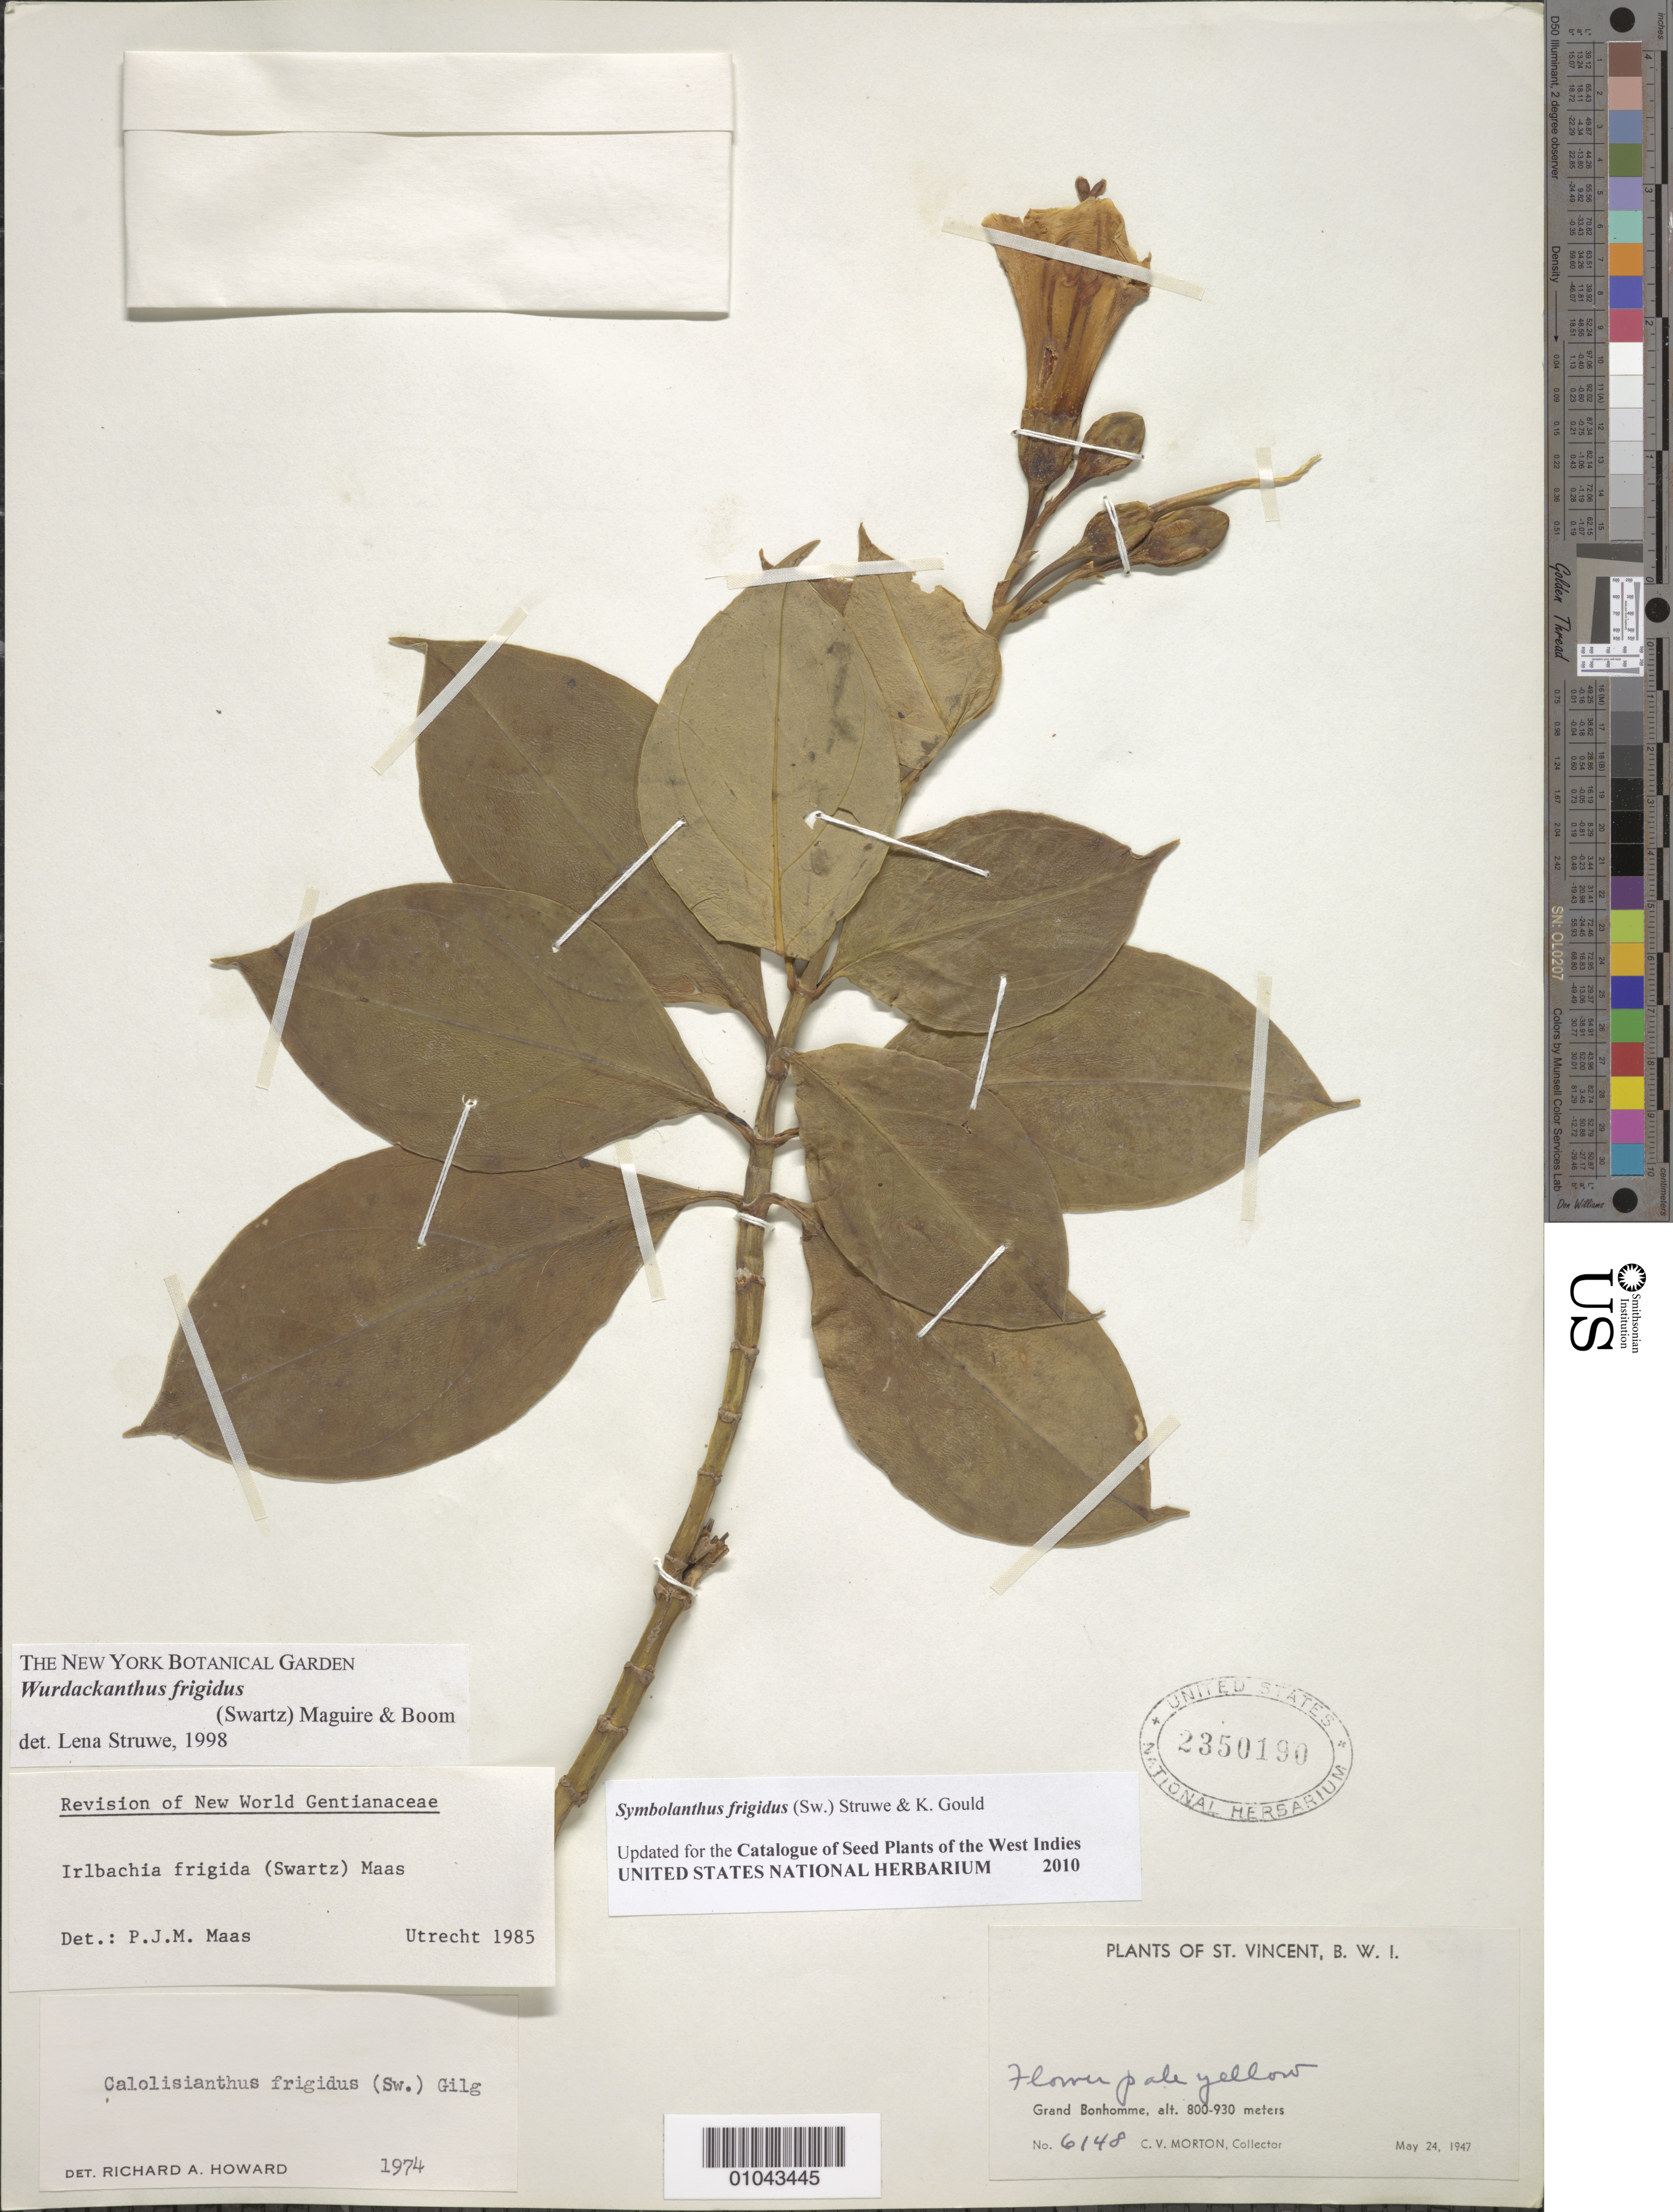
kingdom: Plantae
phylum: Tracheophyta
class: Magnoliopsida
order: Gentianales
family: Gentianaceae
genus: Symbolanthus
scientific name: Symbolanthus frigidus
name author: (Sw.) Struwe & K. R. Gould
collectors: C. V. Morton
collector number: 6148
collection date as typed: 24 May 1947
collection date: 1947-05-24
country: St. Vincent - Grenadines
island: St. Vincent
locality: Grand Bonhomme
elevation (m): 800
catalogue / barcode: US 2350190